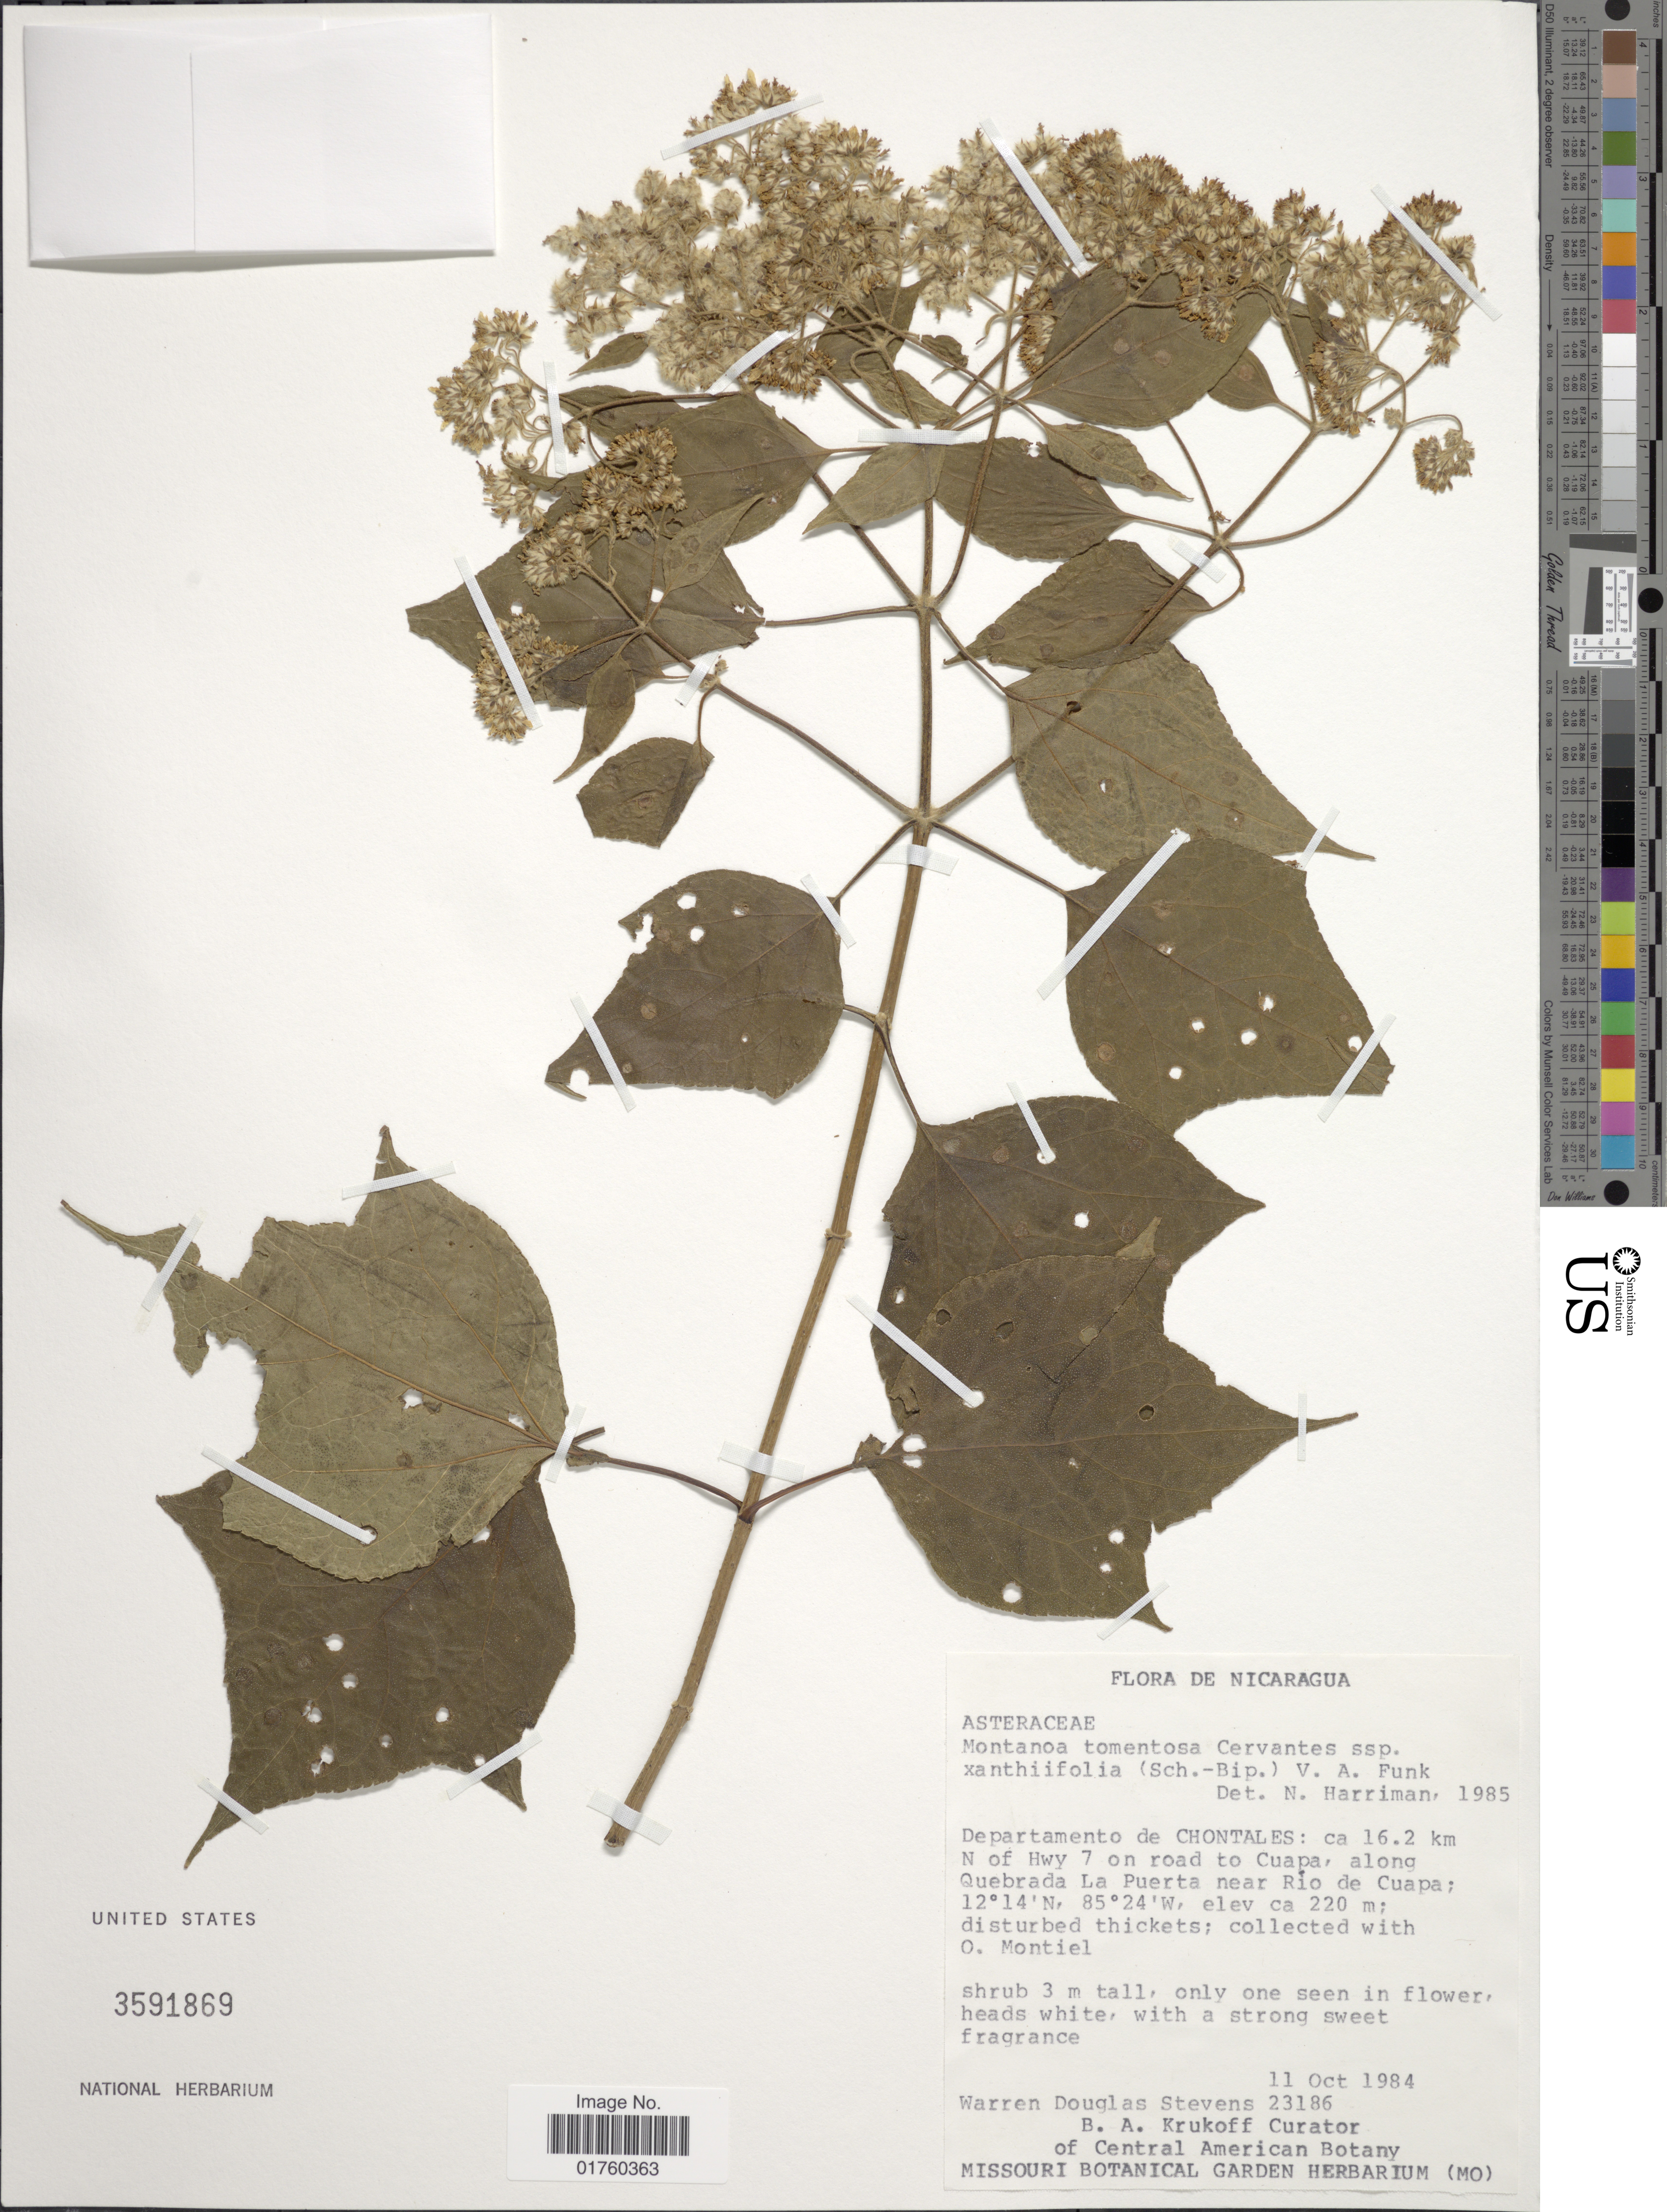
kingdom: Plantae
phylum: Tracheophyta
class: Magnoliopsida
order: Asterales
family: Asteraceae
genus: Montanoa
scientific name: Montanoa tomentosa subsp. xanthiifolia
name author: (Sch. Bip. in C. Koch) V.A. Funk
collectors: W. D. Stevens & B. A. Krukoff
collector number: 23186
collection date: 1984-10-11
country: Nicaragua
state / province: Chontales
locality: Ca 16.2 km N of Hwy 7 on road to Cuapa, along Quebrada La Puerta near Rio de Cuapa.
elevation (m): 220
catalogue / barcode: US 3591869